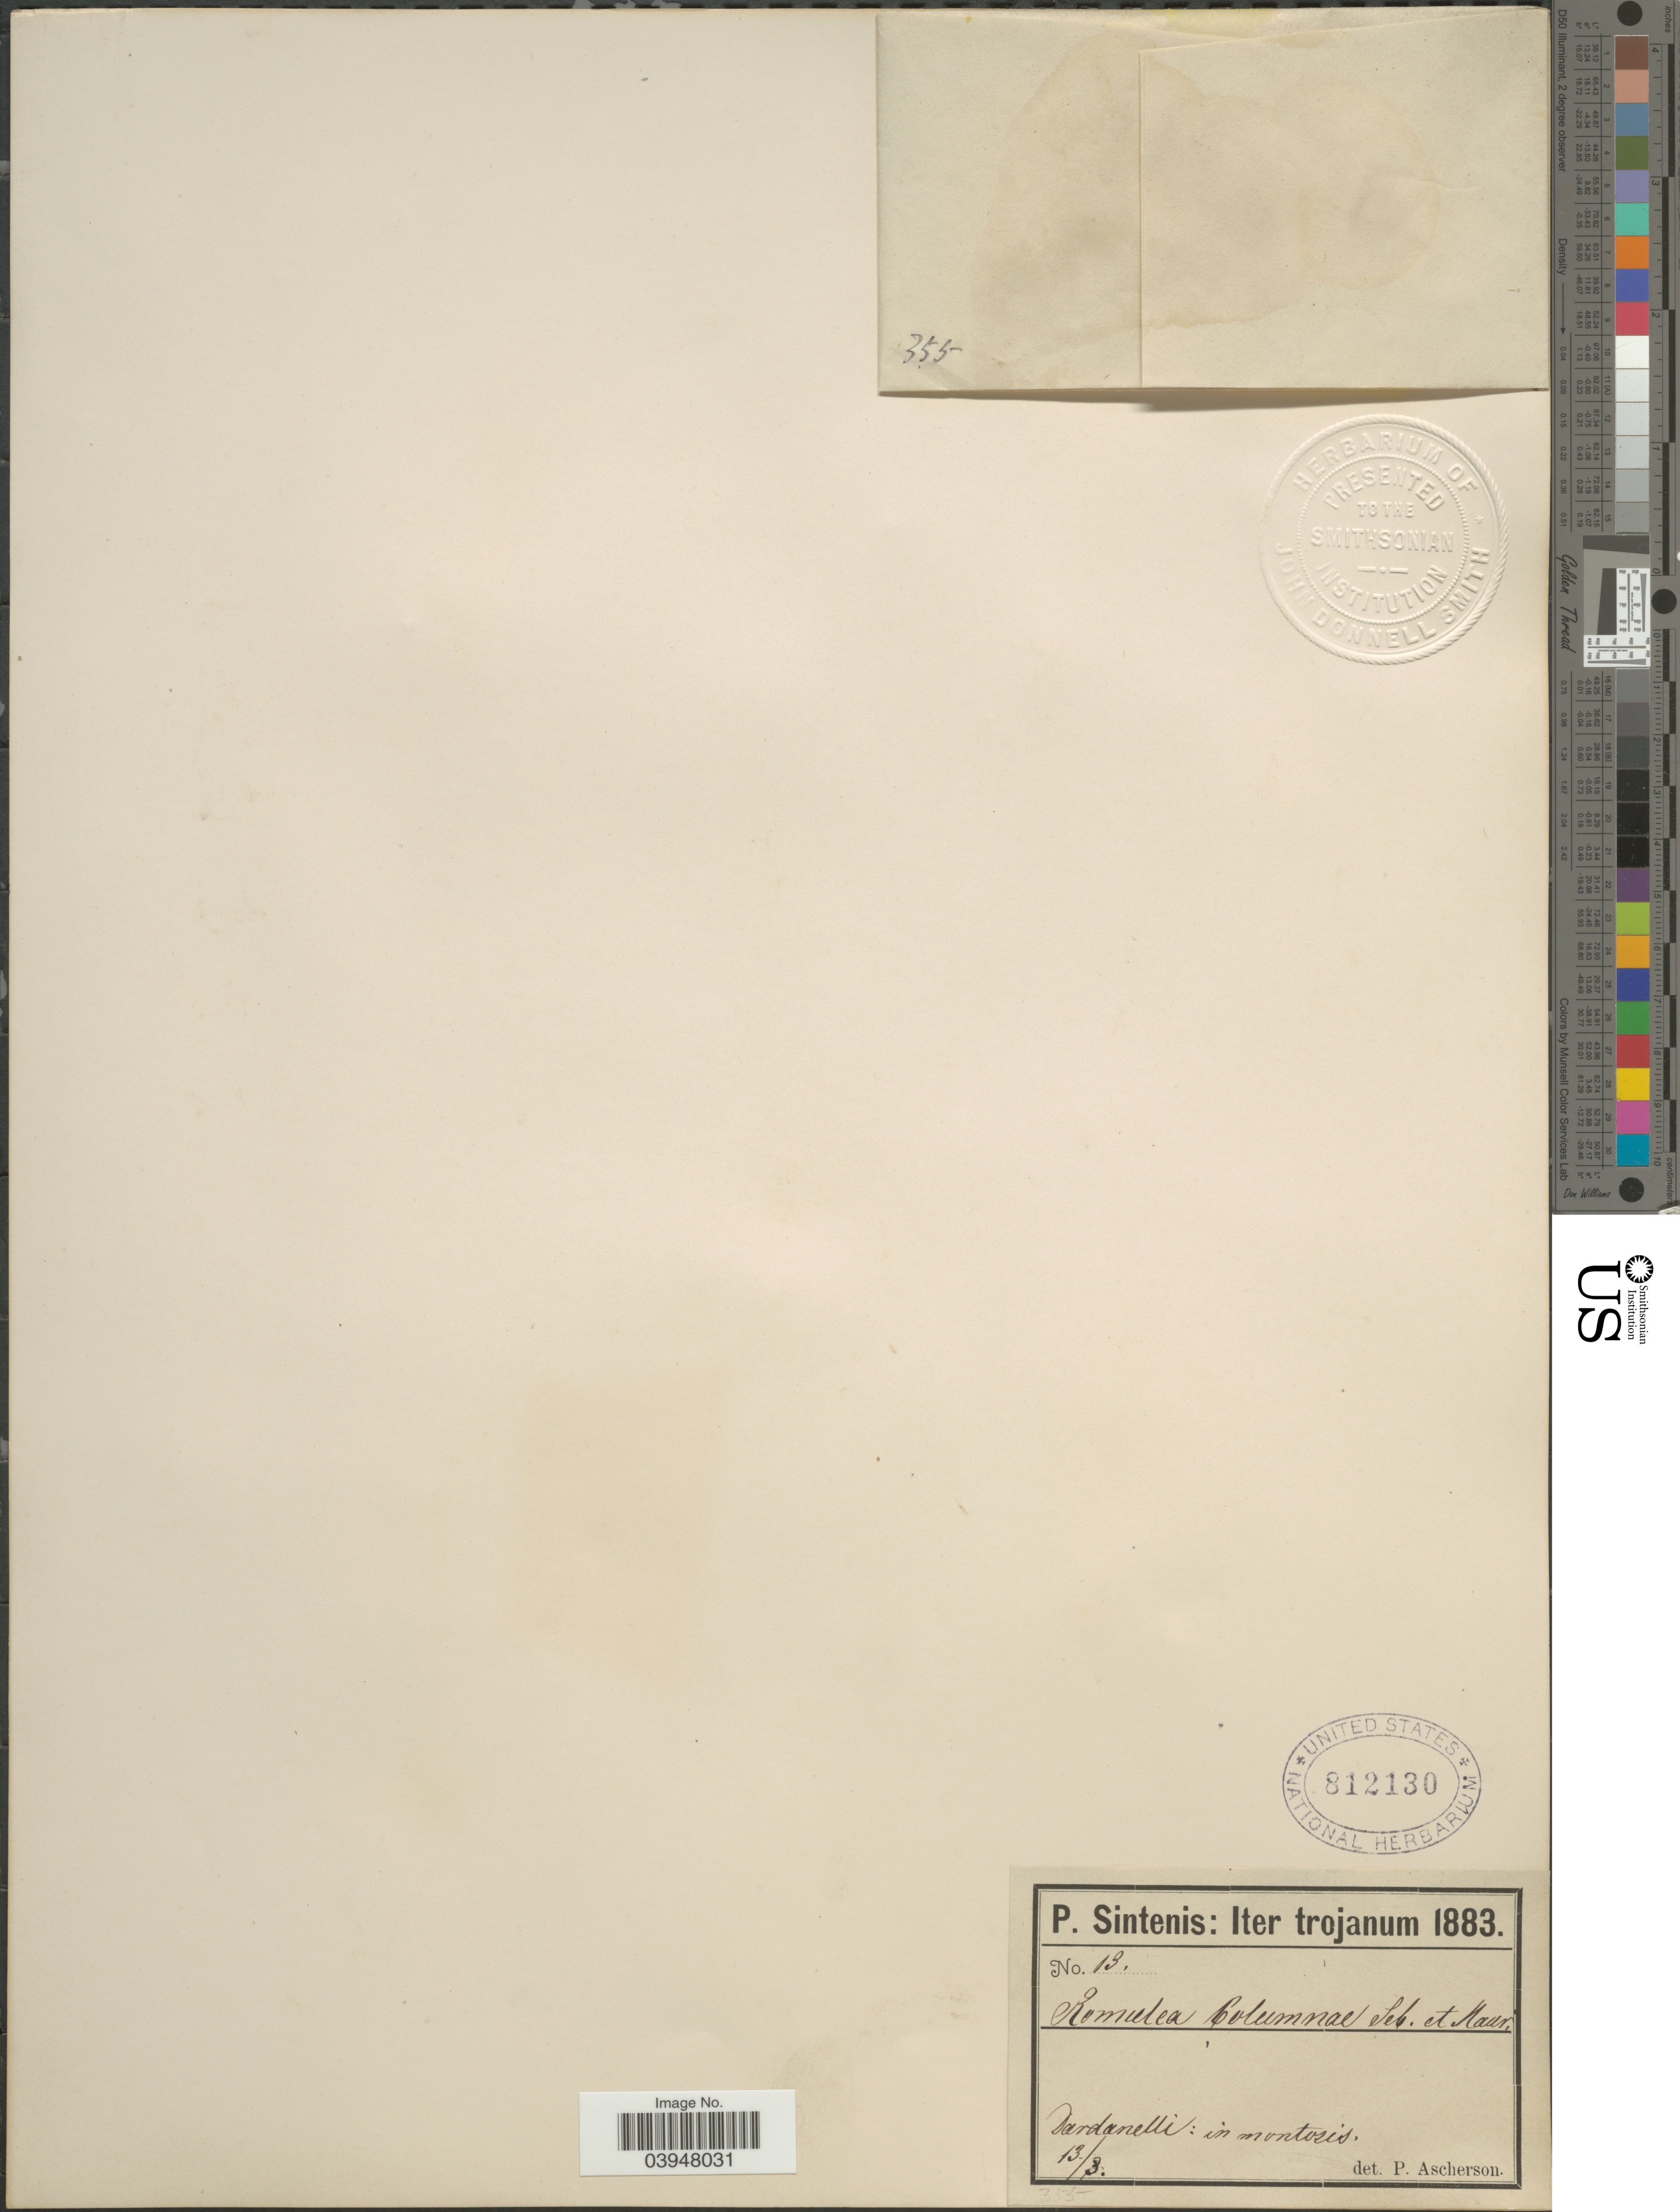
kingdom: Plantae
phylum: Tracheophyta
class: Liliopsida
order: Asparagales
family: Iridaceae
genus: Romulea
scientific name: Romulea columnae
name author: Sebast. & Mauri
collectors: P. Sintenis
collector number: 13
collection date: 1883-03-13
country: Turkey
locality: Trojanum. Dardanelli: in montosis.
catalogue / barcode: US 812130